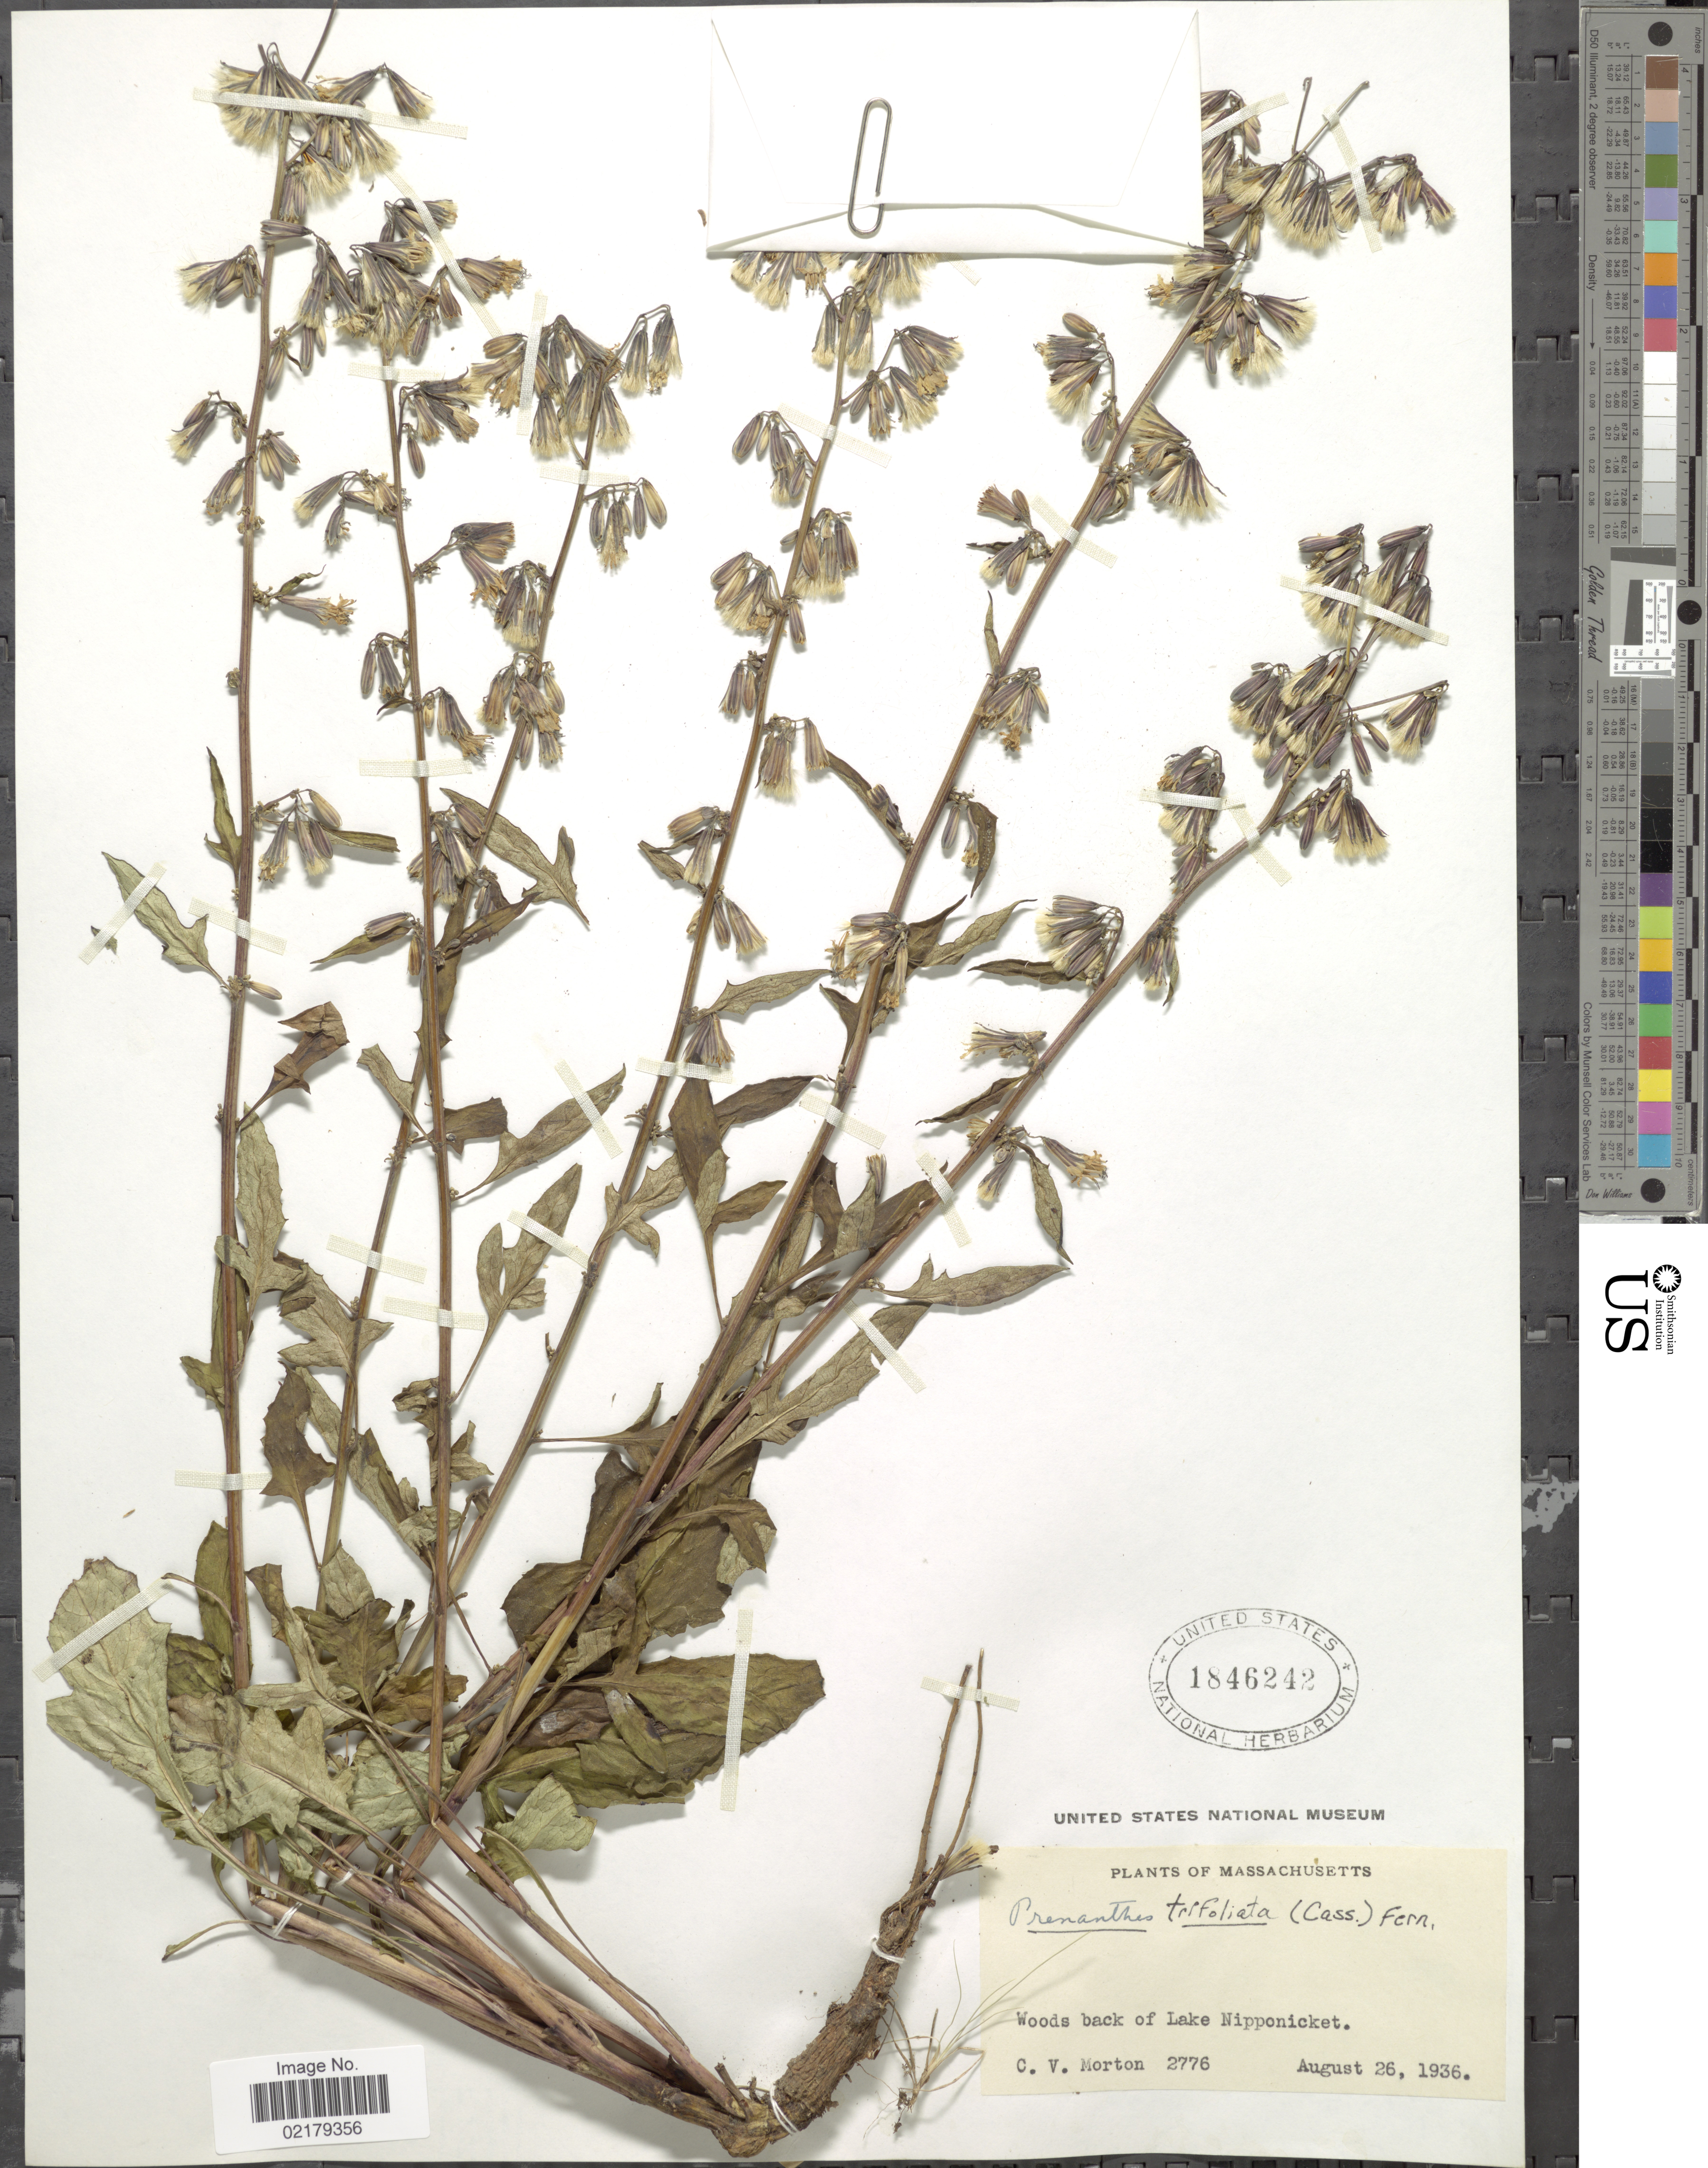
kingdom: Plantae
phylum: Tracheophyta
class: Magnoliopsida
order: Asterales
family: Asteraceae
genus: Nabalus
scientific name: Nabalus trifoliolatus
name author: Cass.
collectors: C. V. Morton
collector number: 2776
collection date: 1936-08-26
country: United States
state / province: Massachusetts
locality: Woods back of Lake Nipponicket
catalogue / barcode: US 1846242